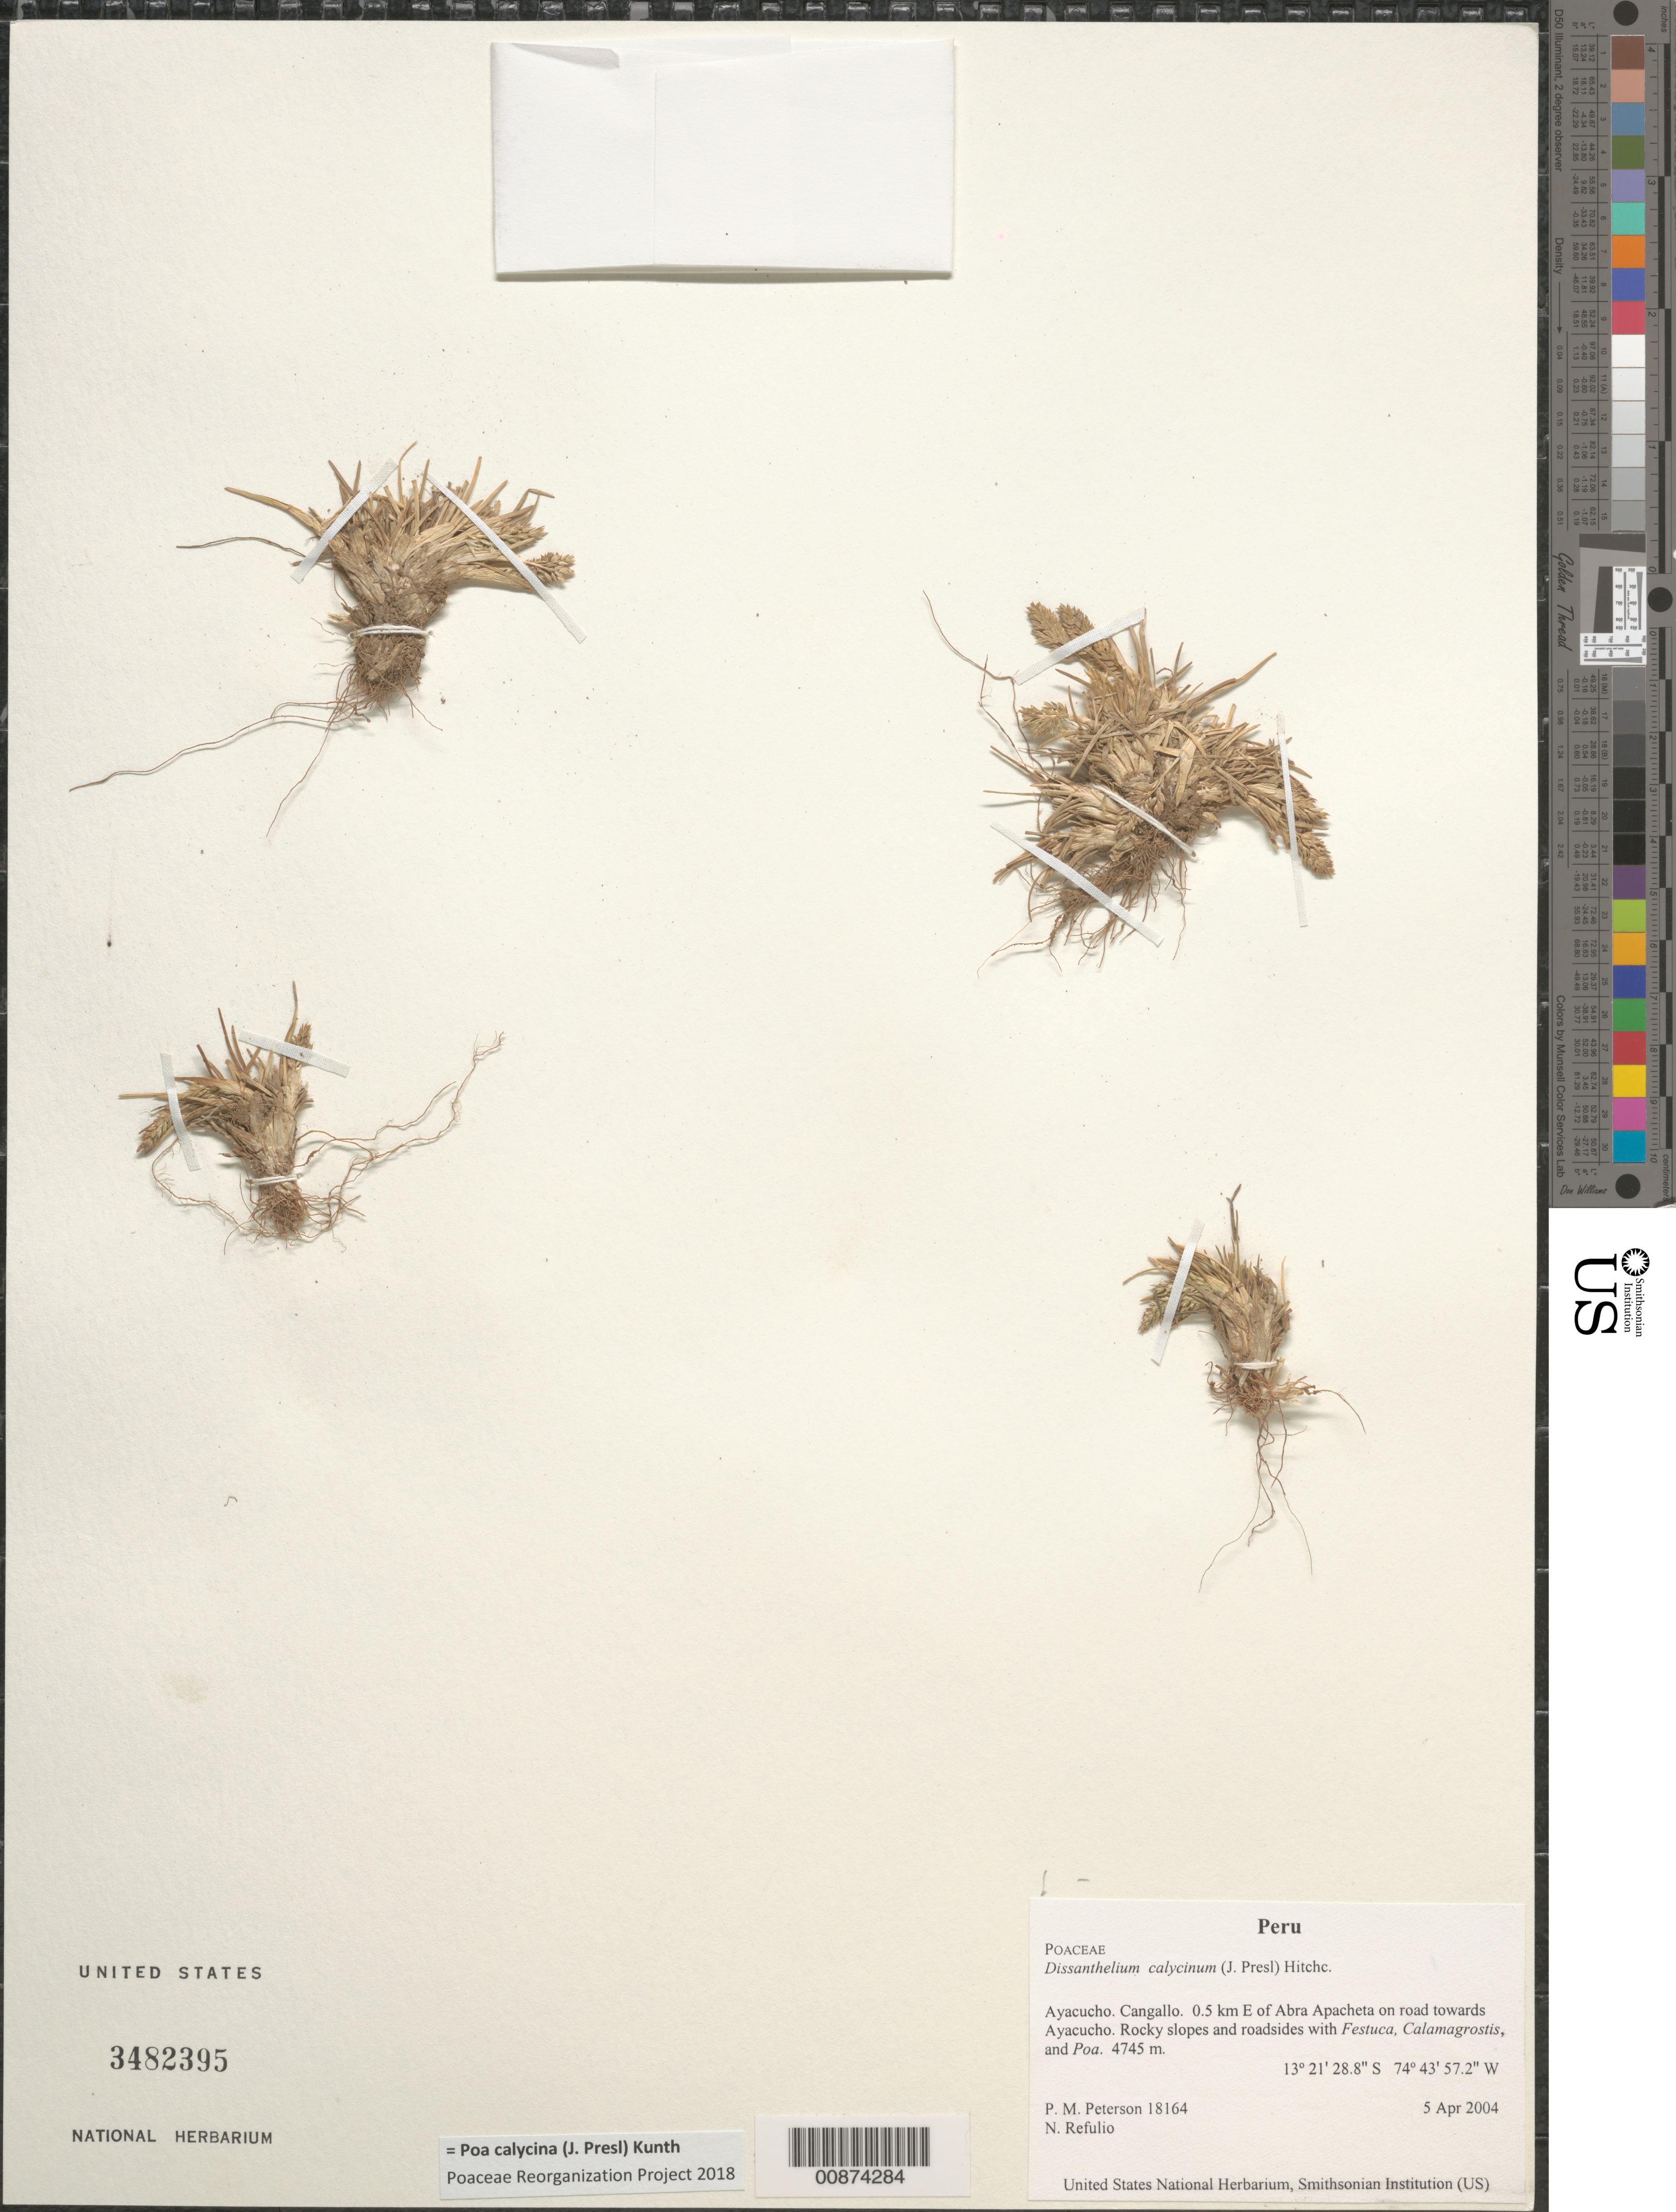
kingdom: Plantae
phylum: Tracheophyta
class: Liliopsida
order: Poales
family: Poaceae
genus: Poa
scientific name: Poa calycina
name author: (J. Presl) Kunth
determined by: Poaceae Reorganization Project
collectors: P. M. Peterson & N. Refulio-Rodríguez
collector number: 18164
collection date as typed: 05 Apr 2004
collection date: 2004-04-05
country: Peru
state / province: Ayacucho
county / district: Cangallo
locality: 0.5 km E of Abra Apacheta on road towards Ayacucho. Rocky slopes and roadsides with Festuca, Calamagrostis, and Poa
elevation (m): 4745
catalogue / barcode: US 3482395